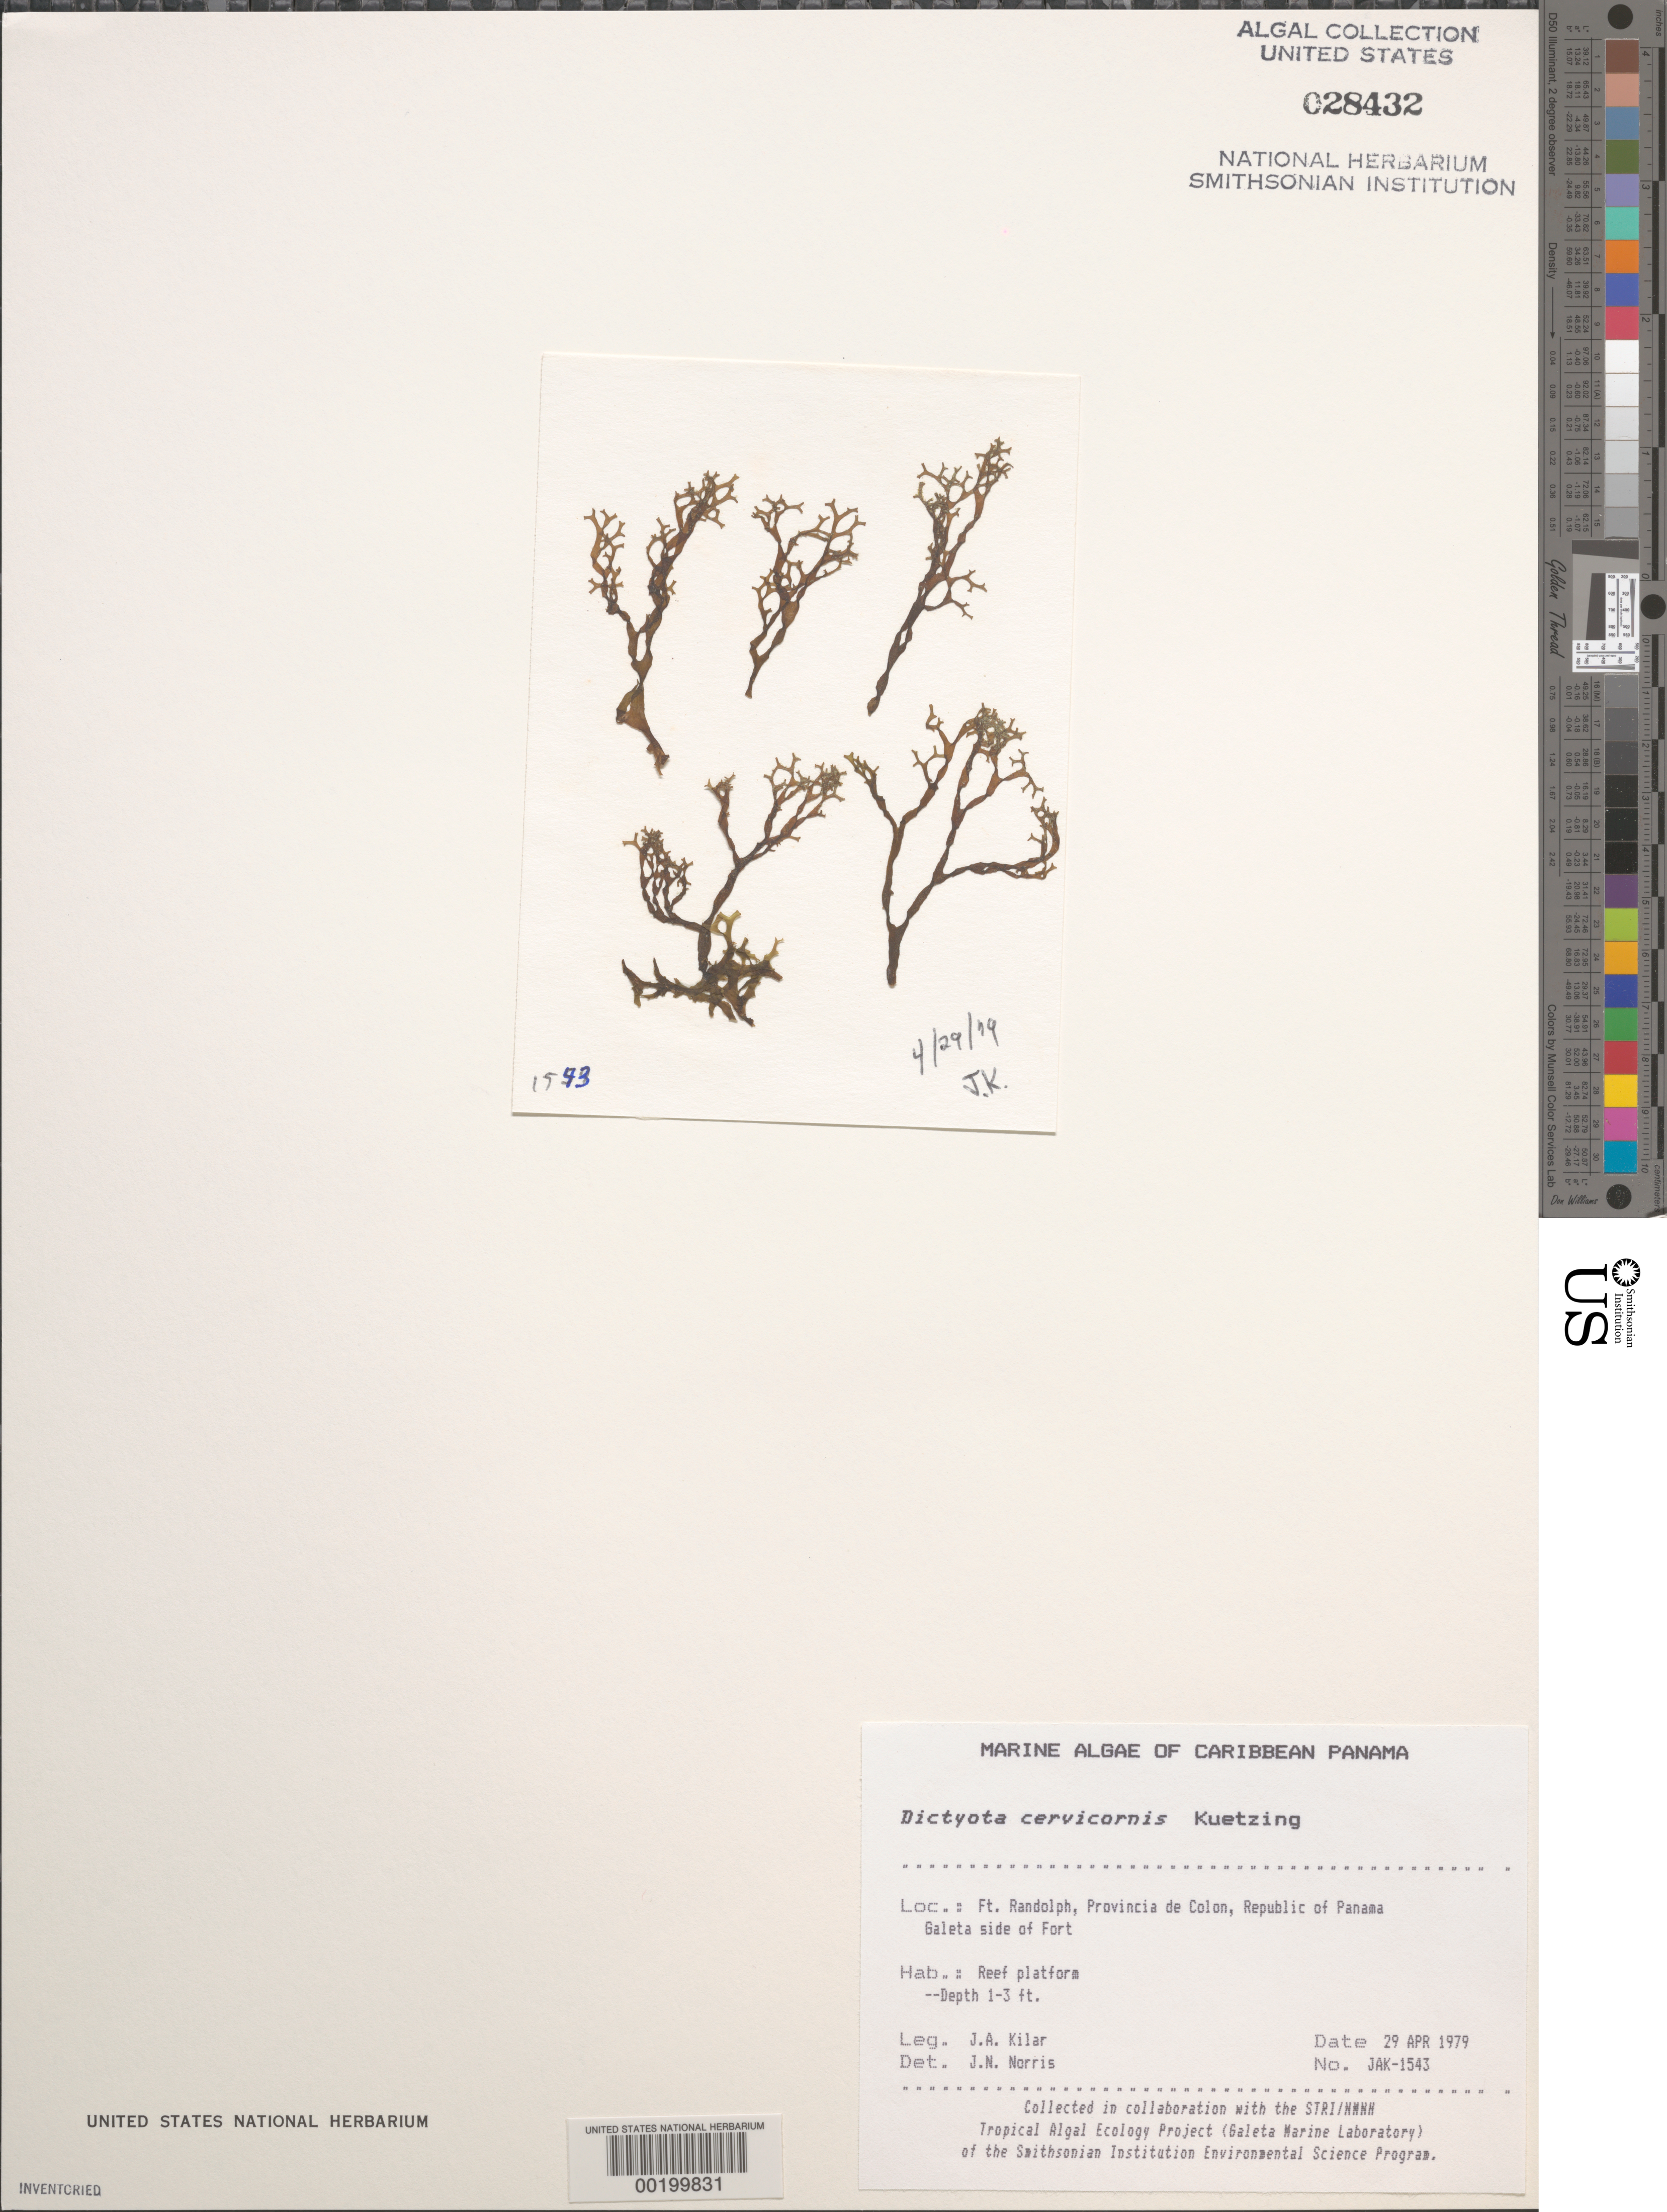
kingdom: Chromista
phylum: Ochrophyta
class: Phaeophyceae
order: Dictyotales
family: Dictyotaceae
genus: Dictyota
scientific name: Dictyota cervicornis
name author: Kütz.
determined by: Norris, James N.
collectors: J. A. Kilar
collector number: JAK-1542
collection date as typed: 29 Apr 1979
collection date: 1979-04-29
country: Panama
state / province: Colón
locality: Fort Randolph, Galeta side of fort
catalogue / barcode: US 28432